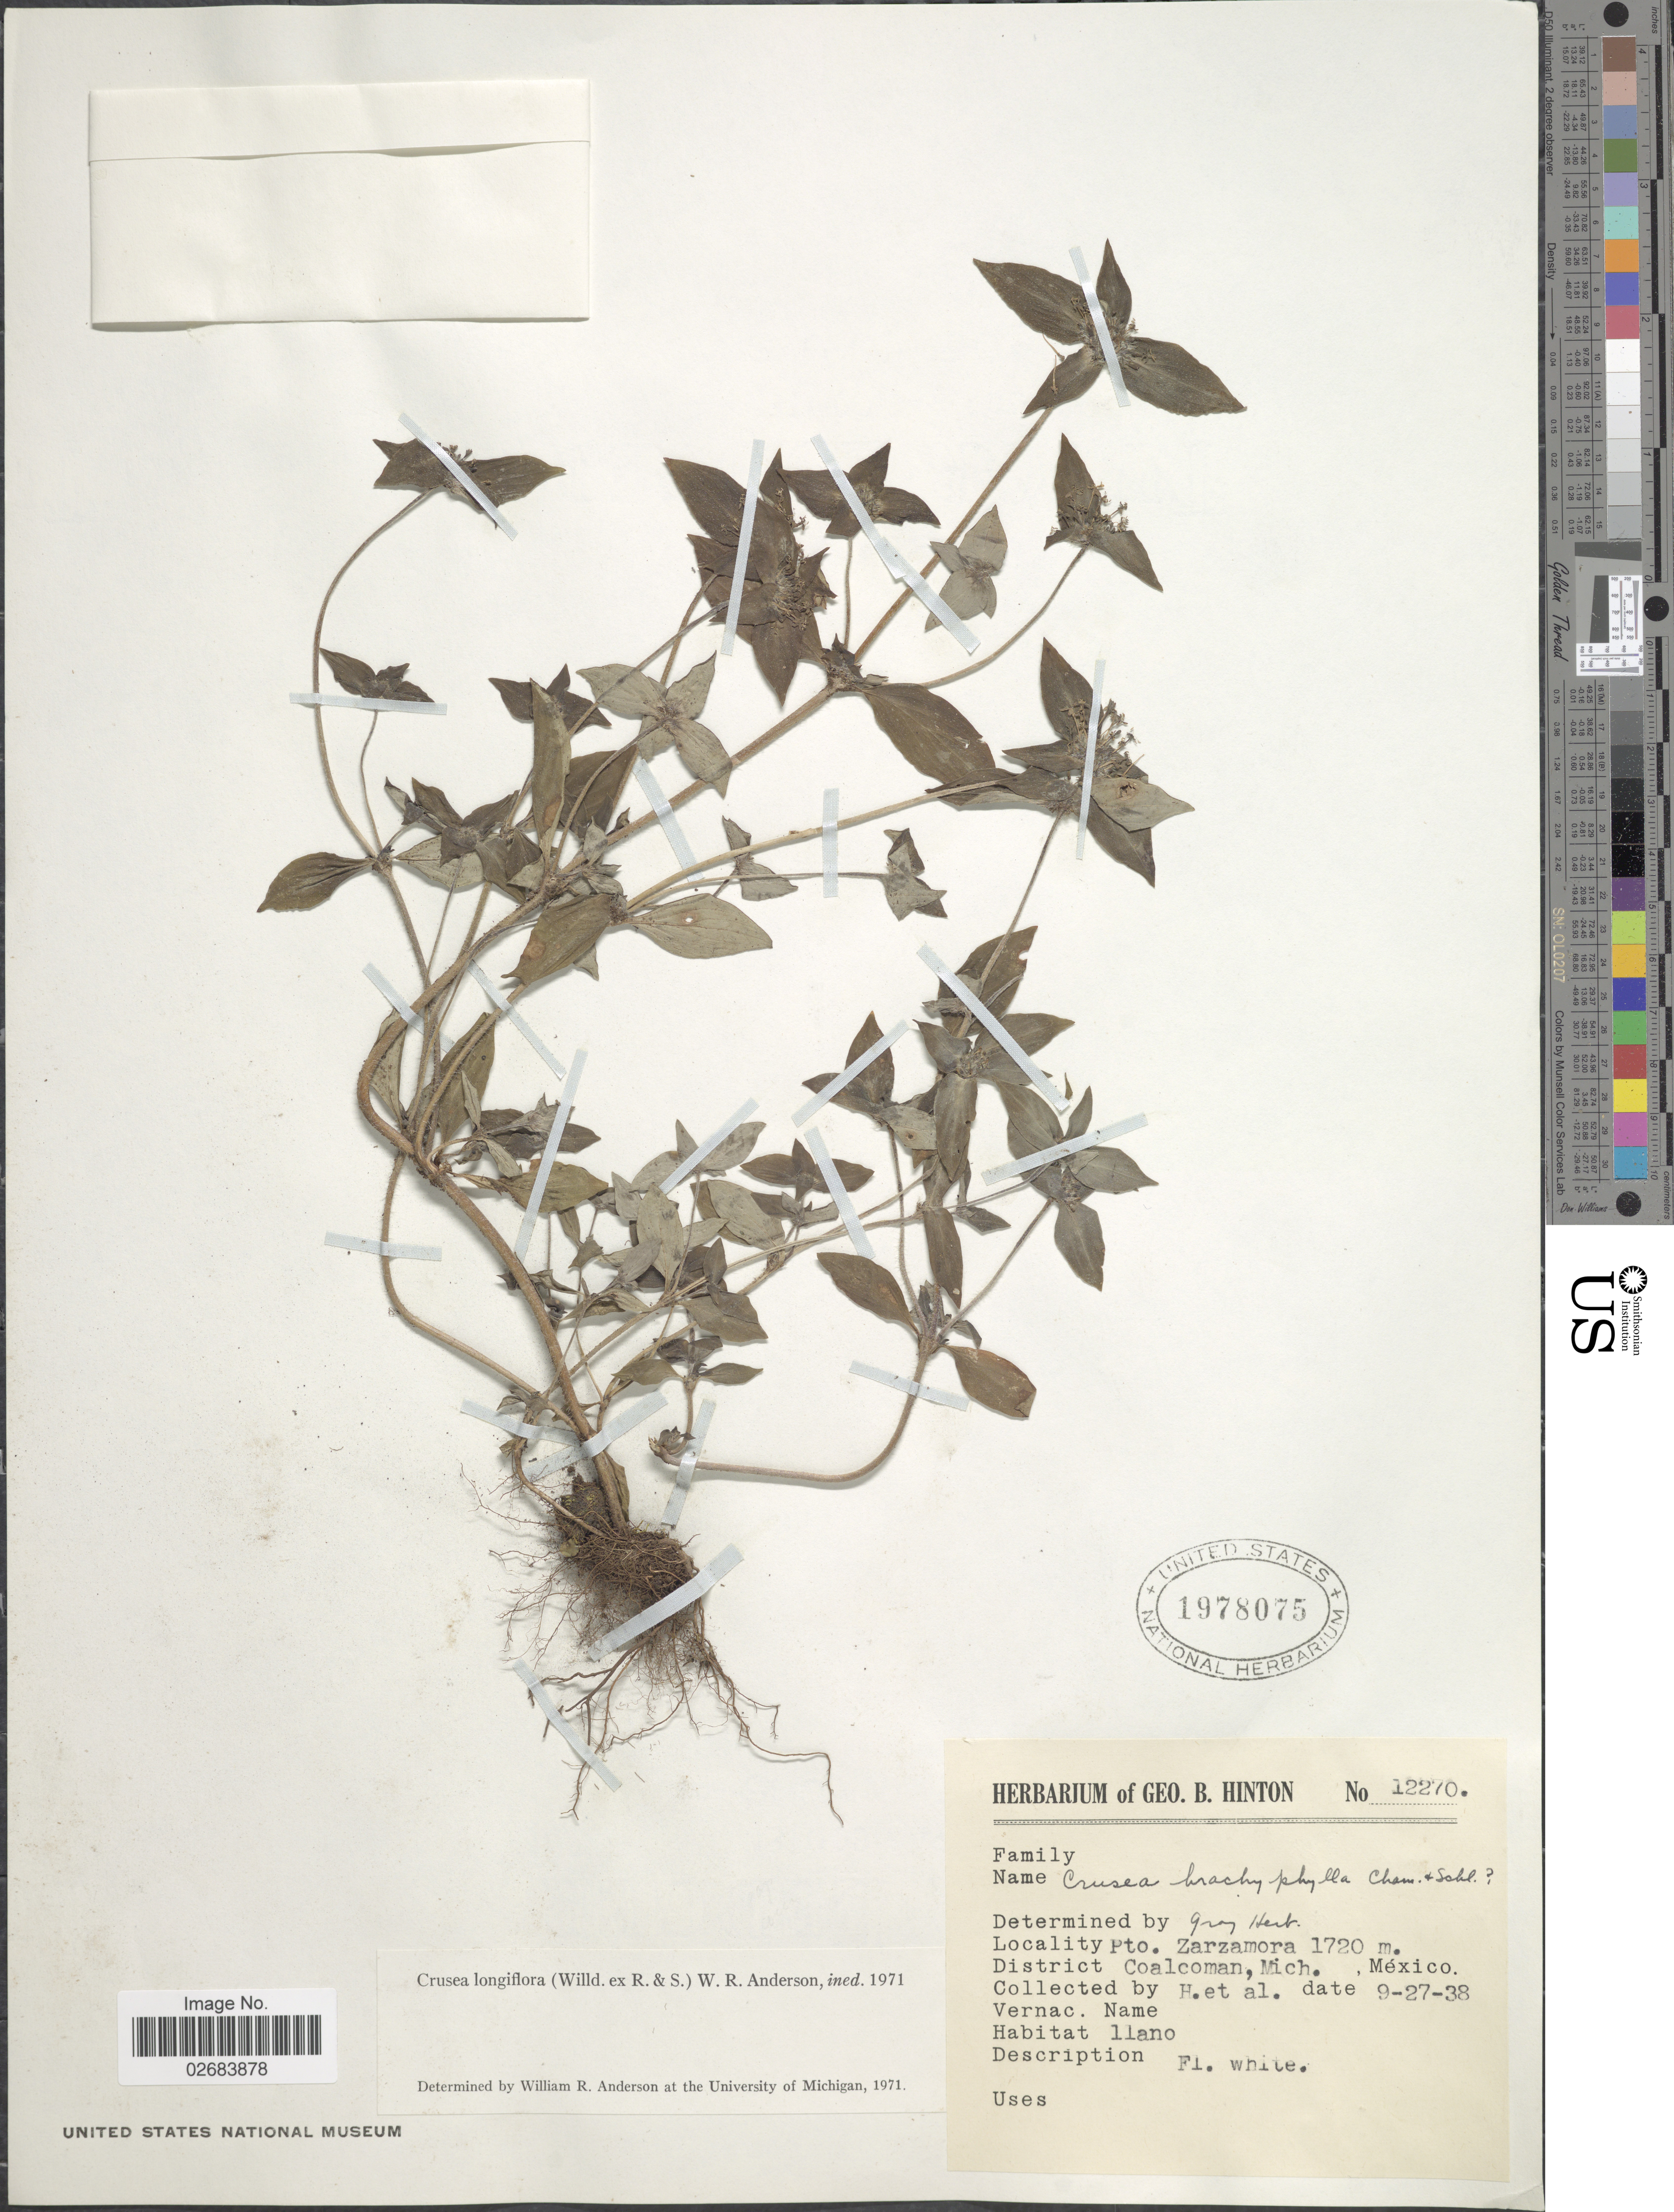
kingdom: Plantae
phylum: Tracheophyta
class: Magnoliopsida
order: Gentianales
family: Rubiaceae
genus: Crusea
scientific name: Crusea longiflora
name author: (Willd. ex Roem. & Schult.) W.R. Anderson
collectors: G. B. Hinton & et al.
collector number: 12270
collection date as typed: Transcribed d/m/y: 27/9/38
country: Mexico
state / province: Michoacán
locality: Pto. Zarzamora, District Coalcoman.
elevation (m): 1720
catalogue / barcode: US 1978075